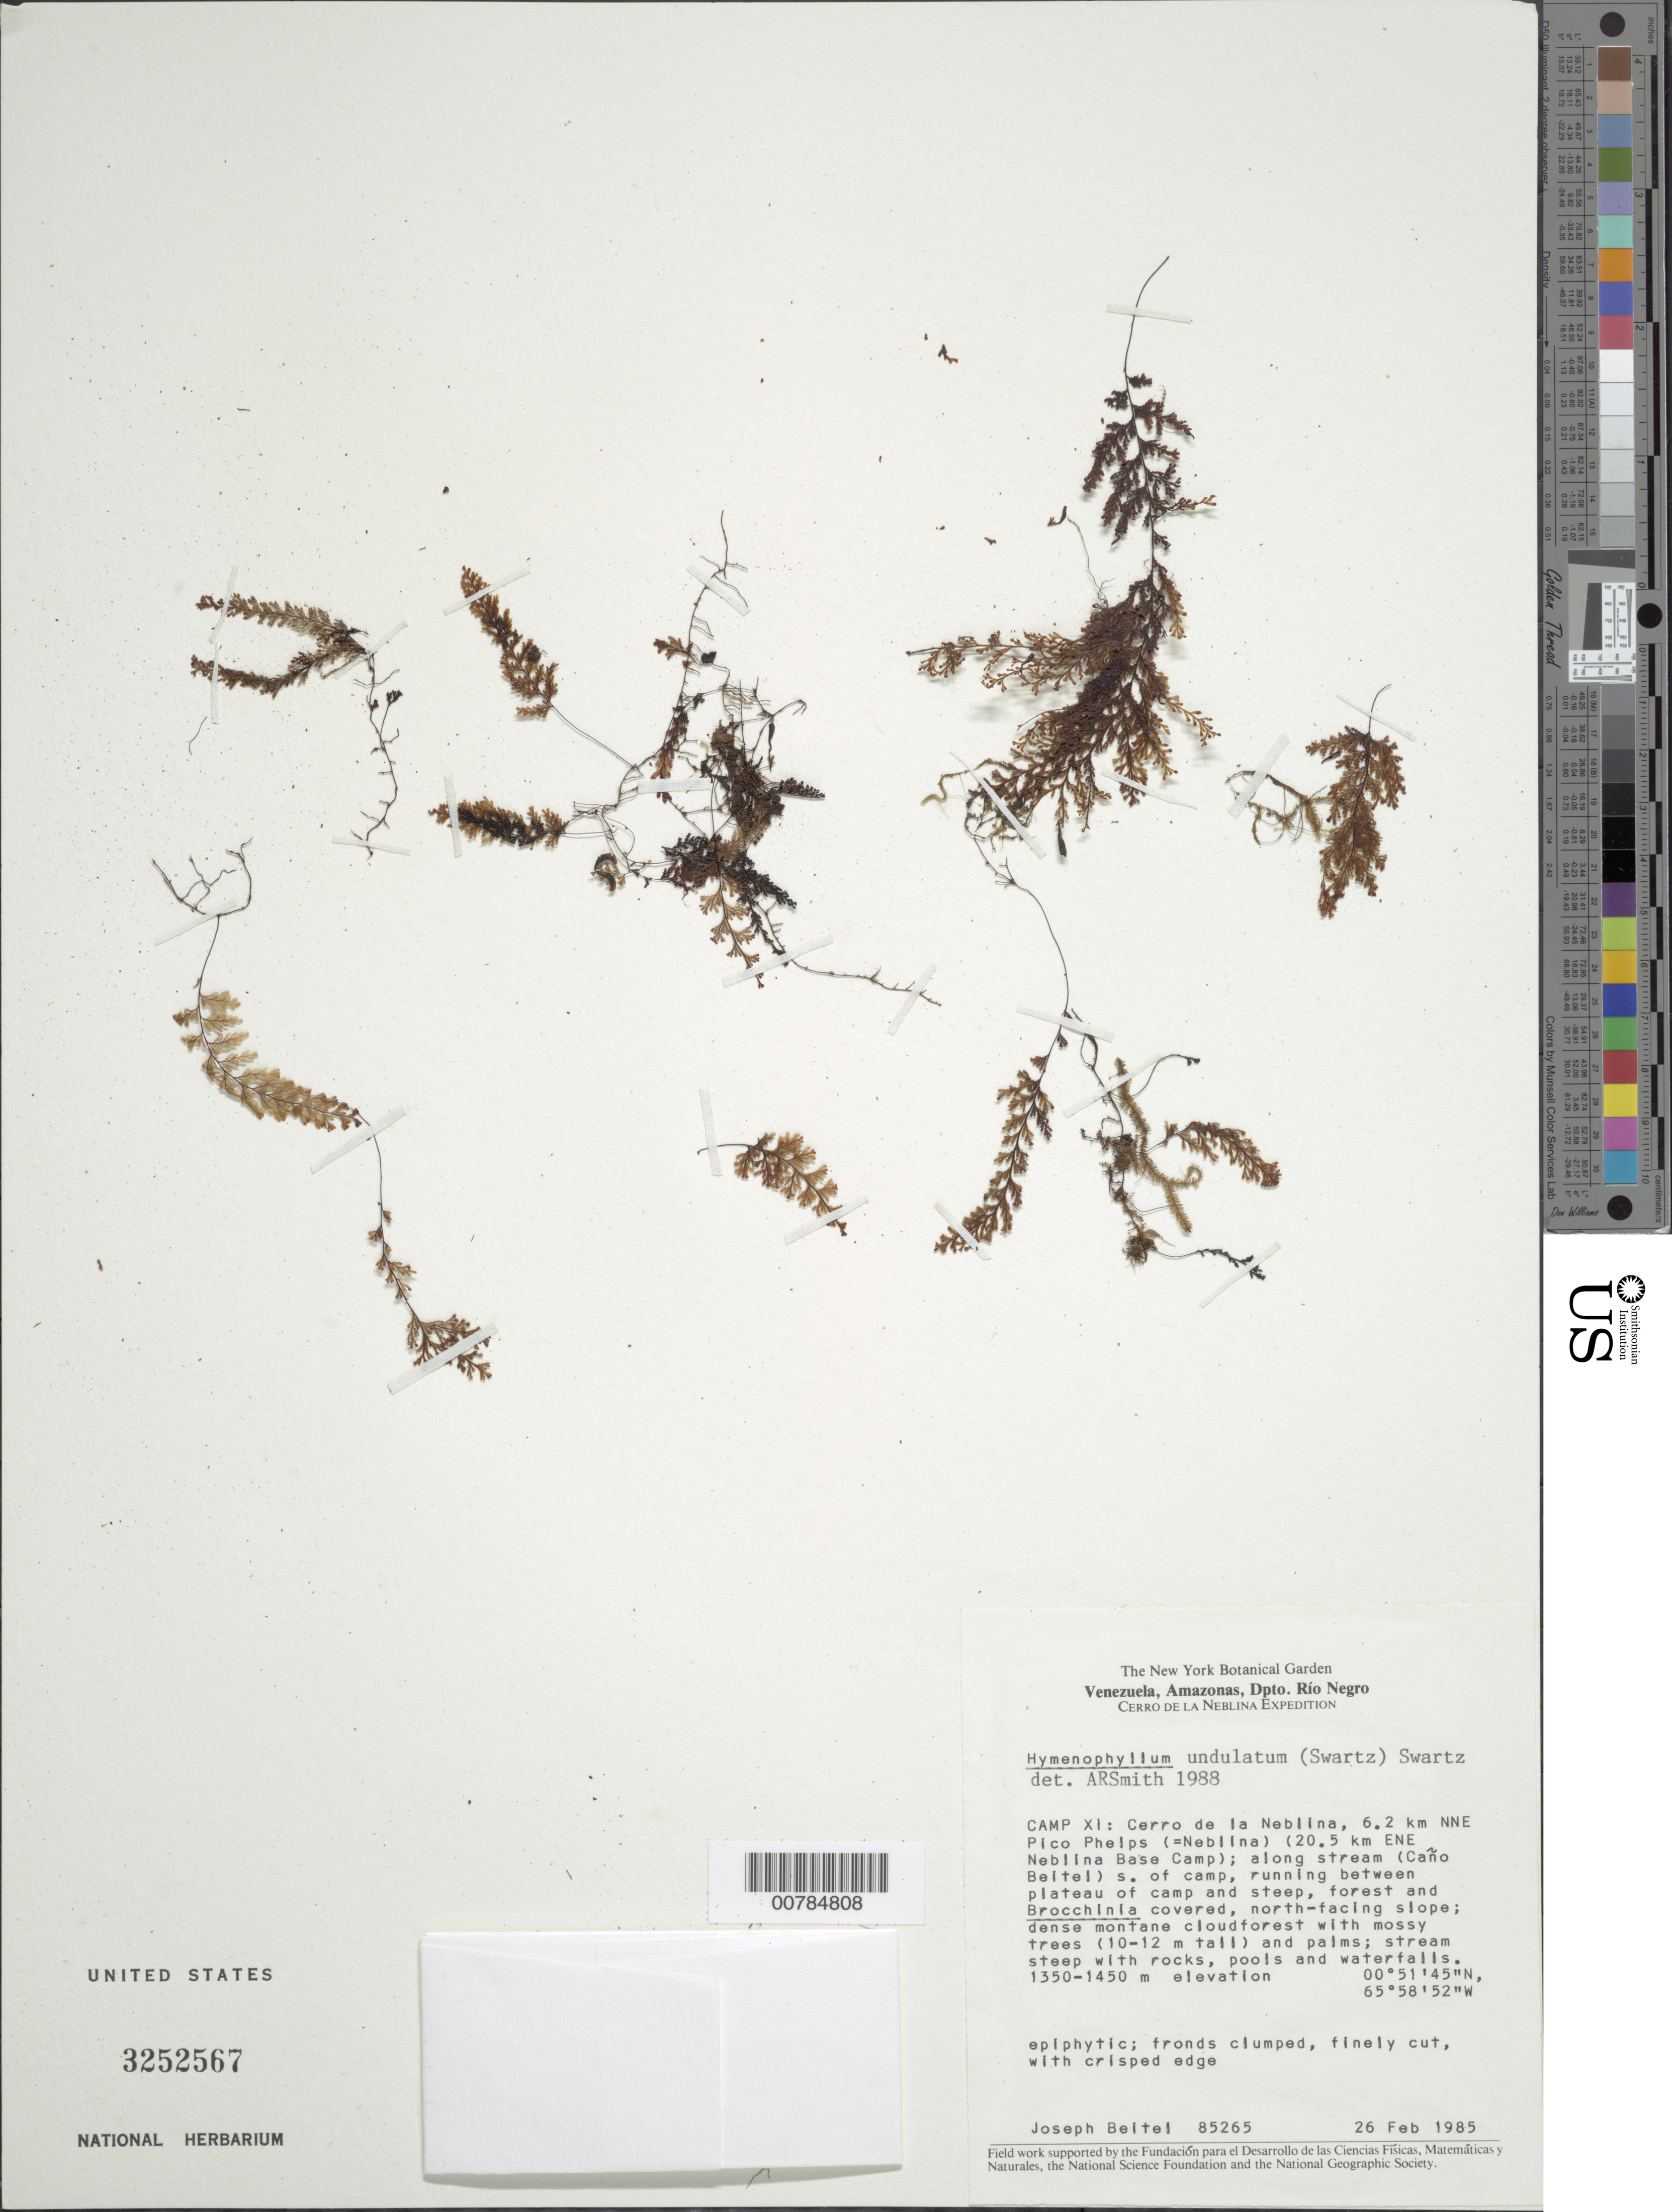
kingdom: Plantae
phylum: Tracheophyta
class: Polypodiopsida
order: Hymenophyllales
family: Hymenophyllaceae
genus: Hymenophyllum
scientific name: Hymenophyllum undulatum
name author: (Sw.) Sw.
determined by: Smith, Alan R., (UC)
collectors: J. M. Beitel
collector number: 85265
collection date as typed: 26-Feb-85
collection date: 1985-02-26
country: Venezuela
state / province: Amazonas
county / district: Río Negro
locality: Cerro de la Neblina, Camp XI, 6.2 km NNE Pico Phelps (= Neblina) (20.5 km ENE Neblina Base Camp), along stream (Caño Beiltel) S of camp, running between plateau of camp and steep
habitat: Dense montane cloud forest with mossy trees (10-12 m tall) and palms, stream steep with rocks, pools and waterfalls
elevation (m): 1350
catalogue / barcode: US 3252567